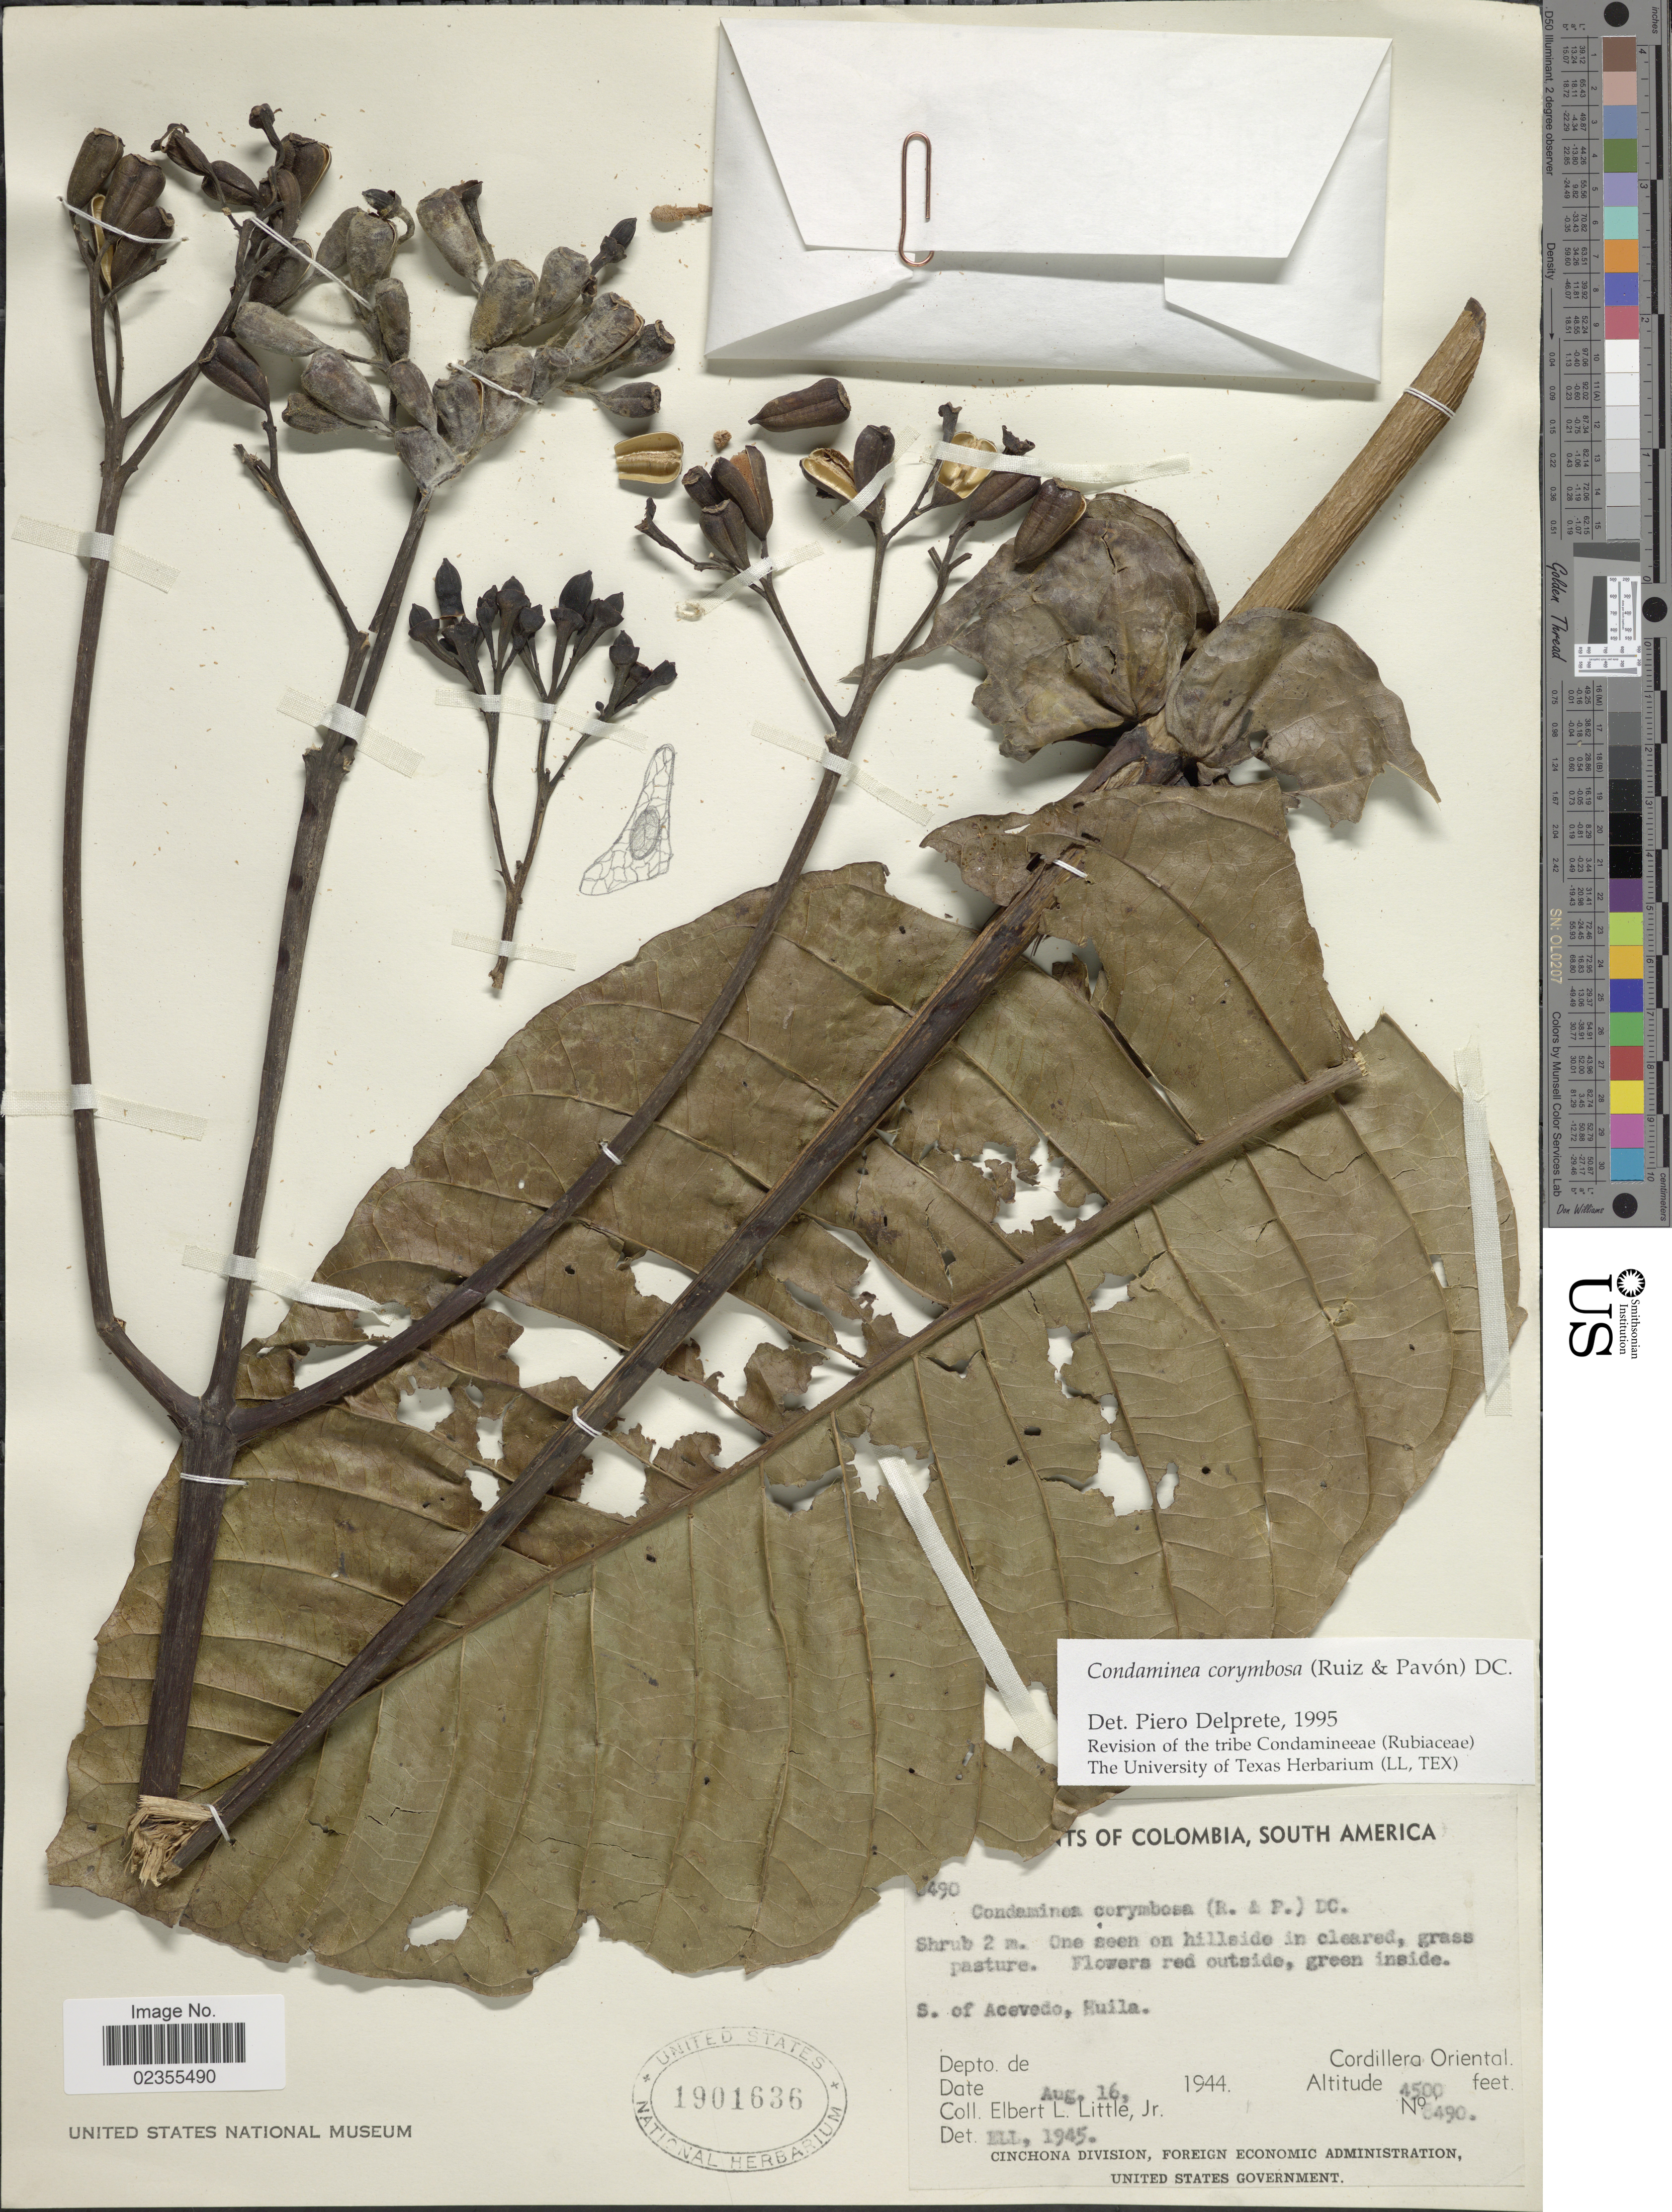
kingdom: Plantae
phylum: Tracheophyta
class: Magnoliopsida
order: Gentianales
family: Rubiaceae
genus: Condaminea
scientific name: Condaminea corymbosa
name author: (Ruiz & Pav.) DC.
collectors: E. L. Little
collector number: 8490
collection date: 1944-08-16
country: Colombia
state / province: Huila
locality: S. of Acevedo. Cordillera Oriental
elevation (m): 1372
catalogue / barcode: US 1901636